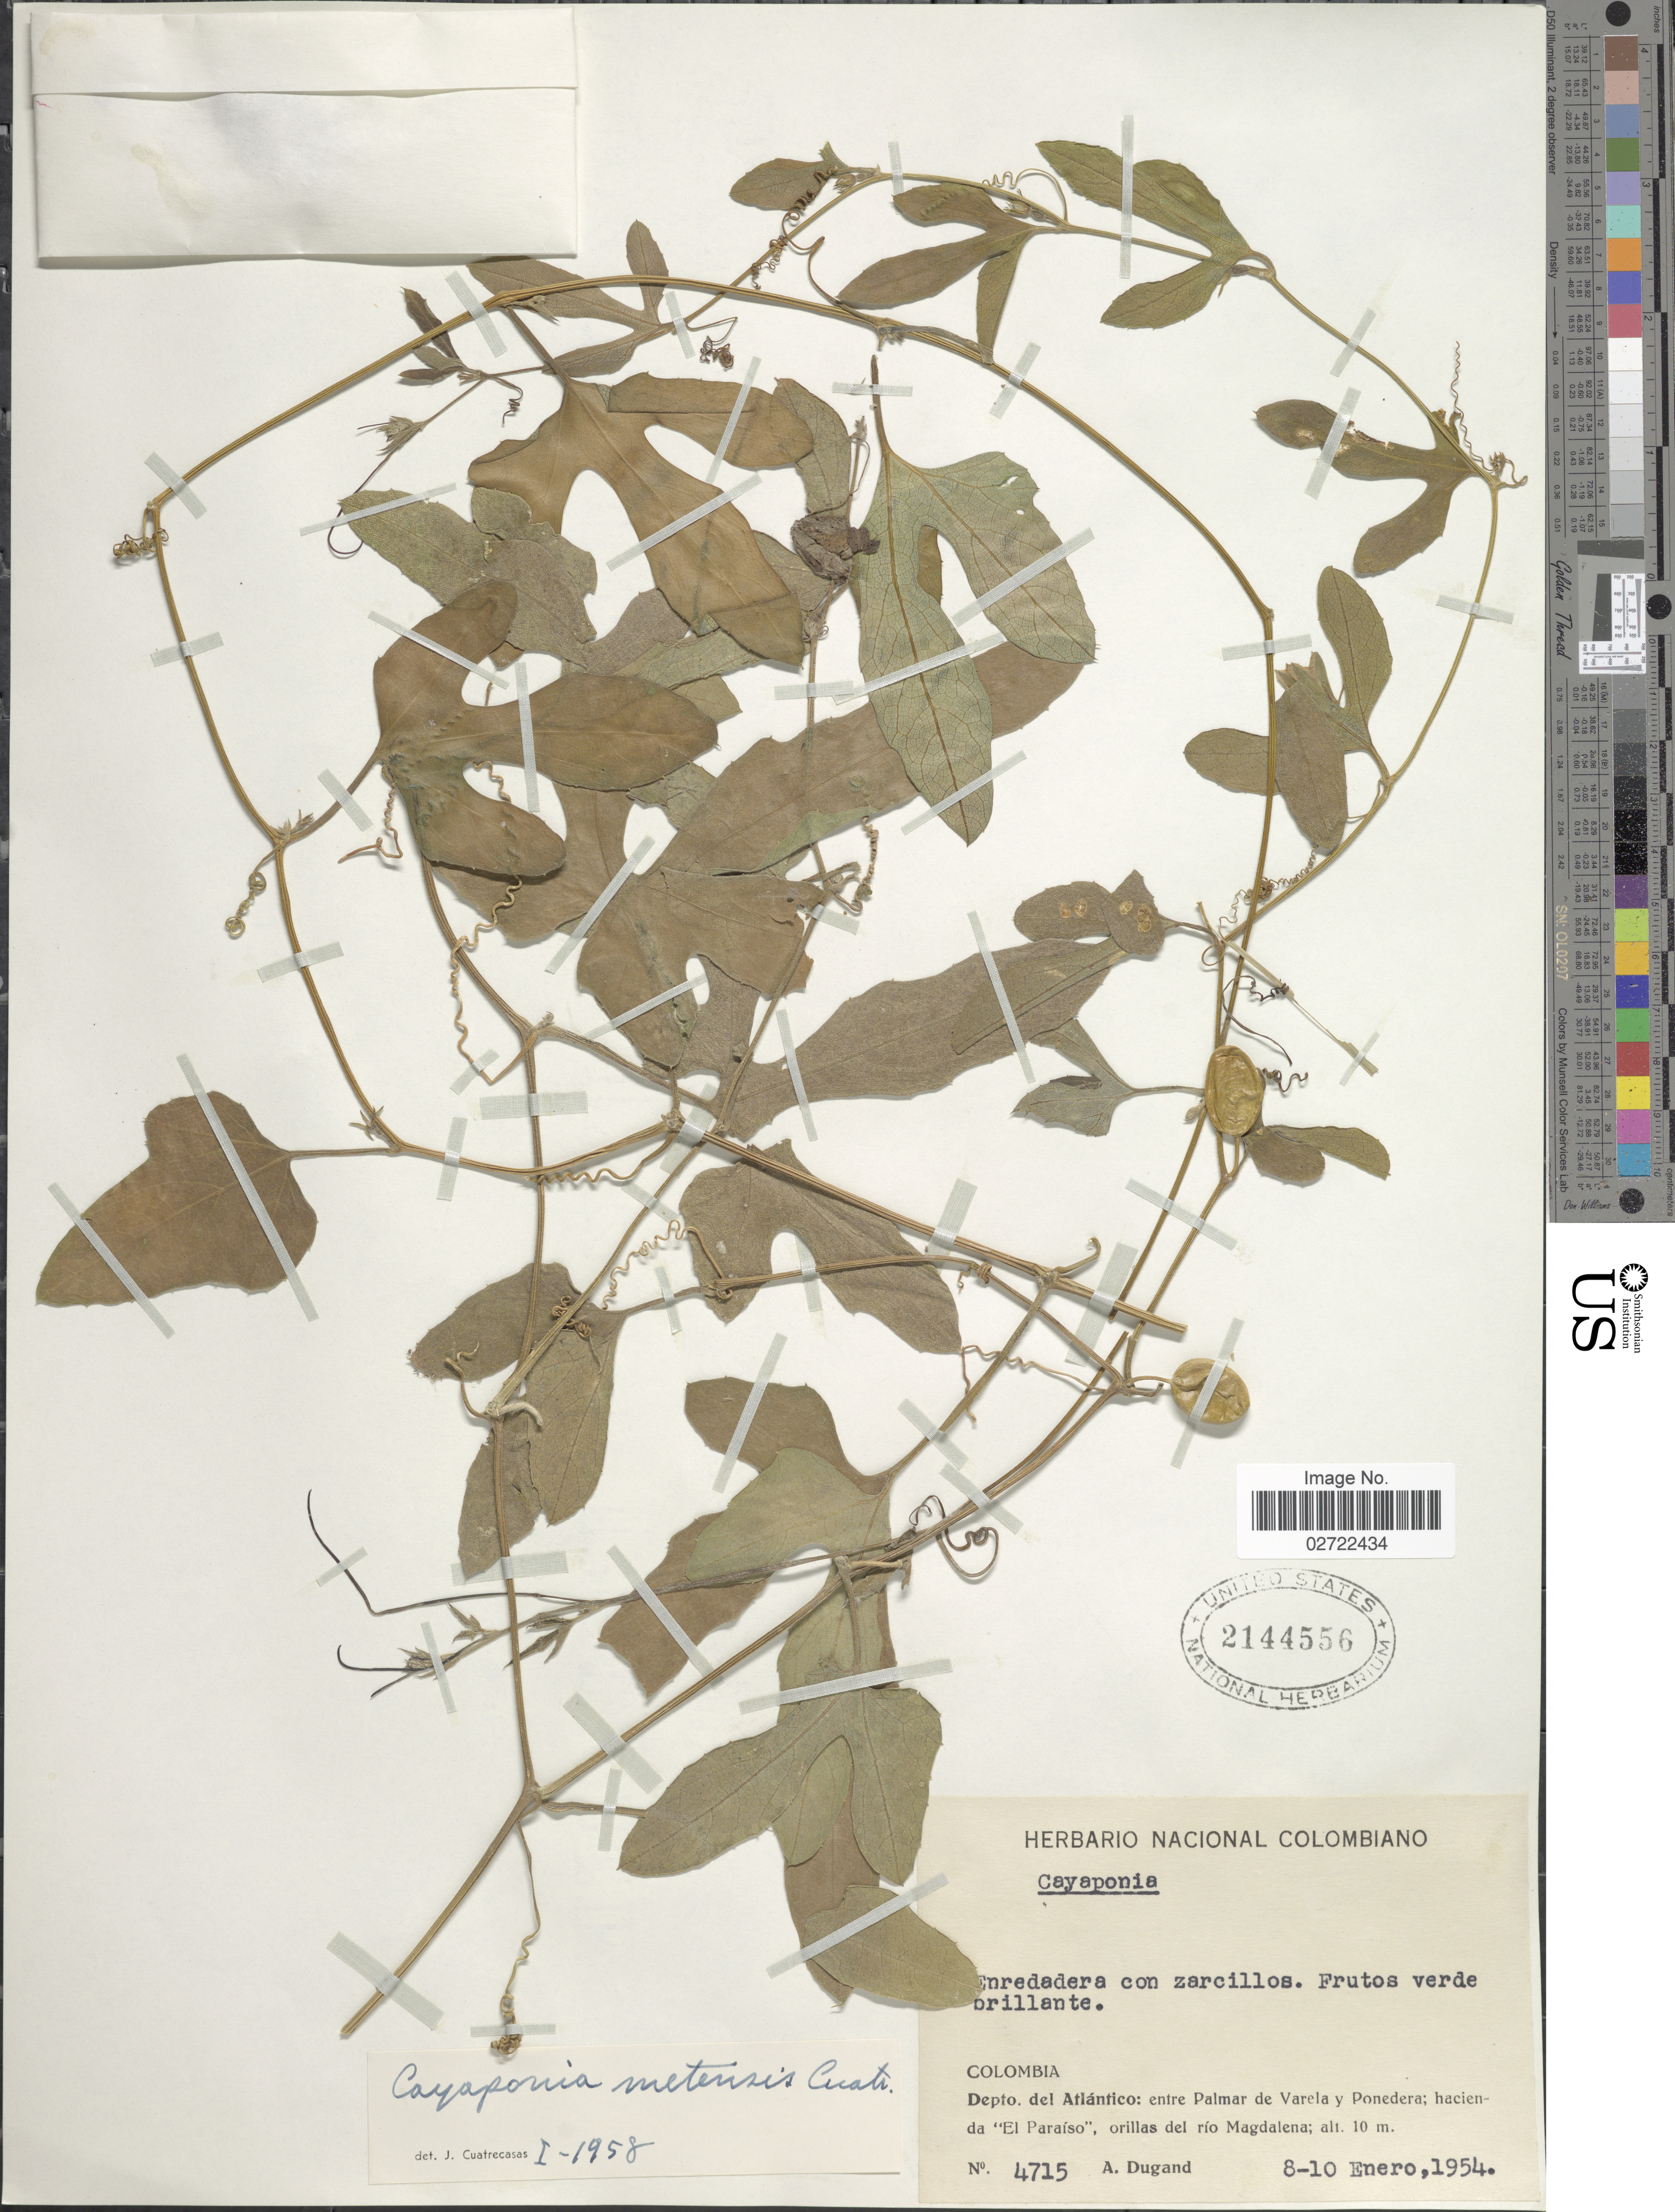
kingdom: Plantae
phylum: Tracheophyta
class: Magnoliopsida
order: Cucurbitales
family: Cucurbitaceae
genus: Cayaponia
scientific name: Cayaponia podantha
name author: Cogn.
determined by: Nee, Michael H.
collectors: A. Dugand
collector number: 4715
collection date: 1954-01-08/1954-01-10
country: Colombia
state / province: Atlántico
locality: Depto. del Atlantico: entre Palmar de Varela y Ponedera; hacienda "El Paraiso", orillas del rio Magdalena.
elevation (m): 10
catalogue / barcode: US 2144556